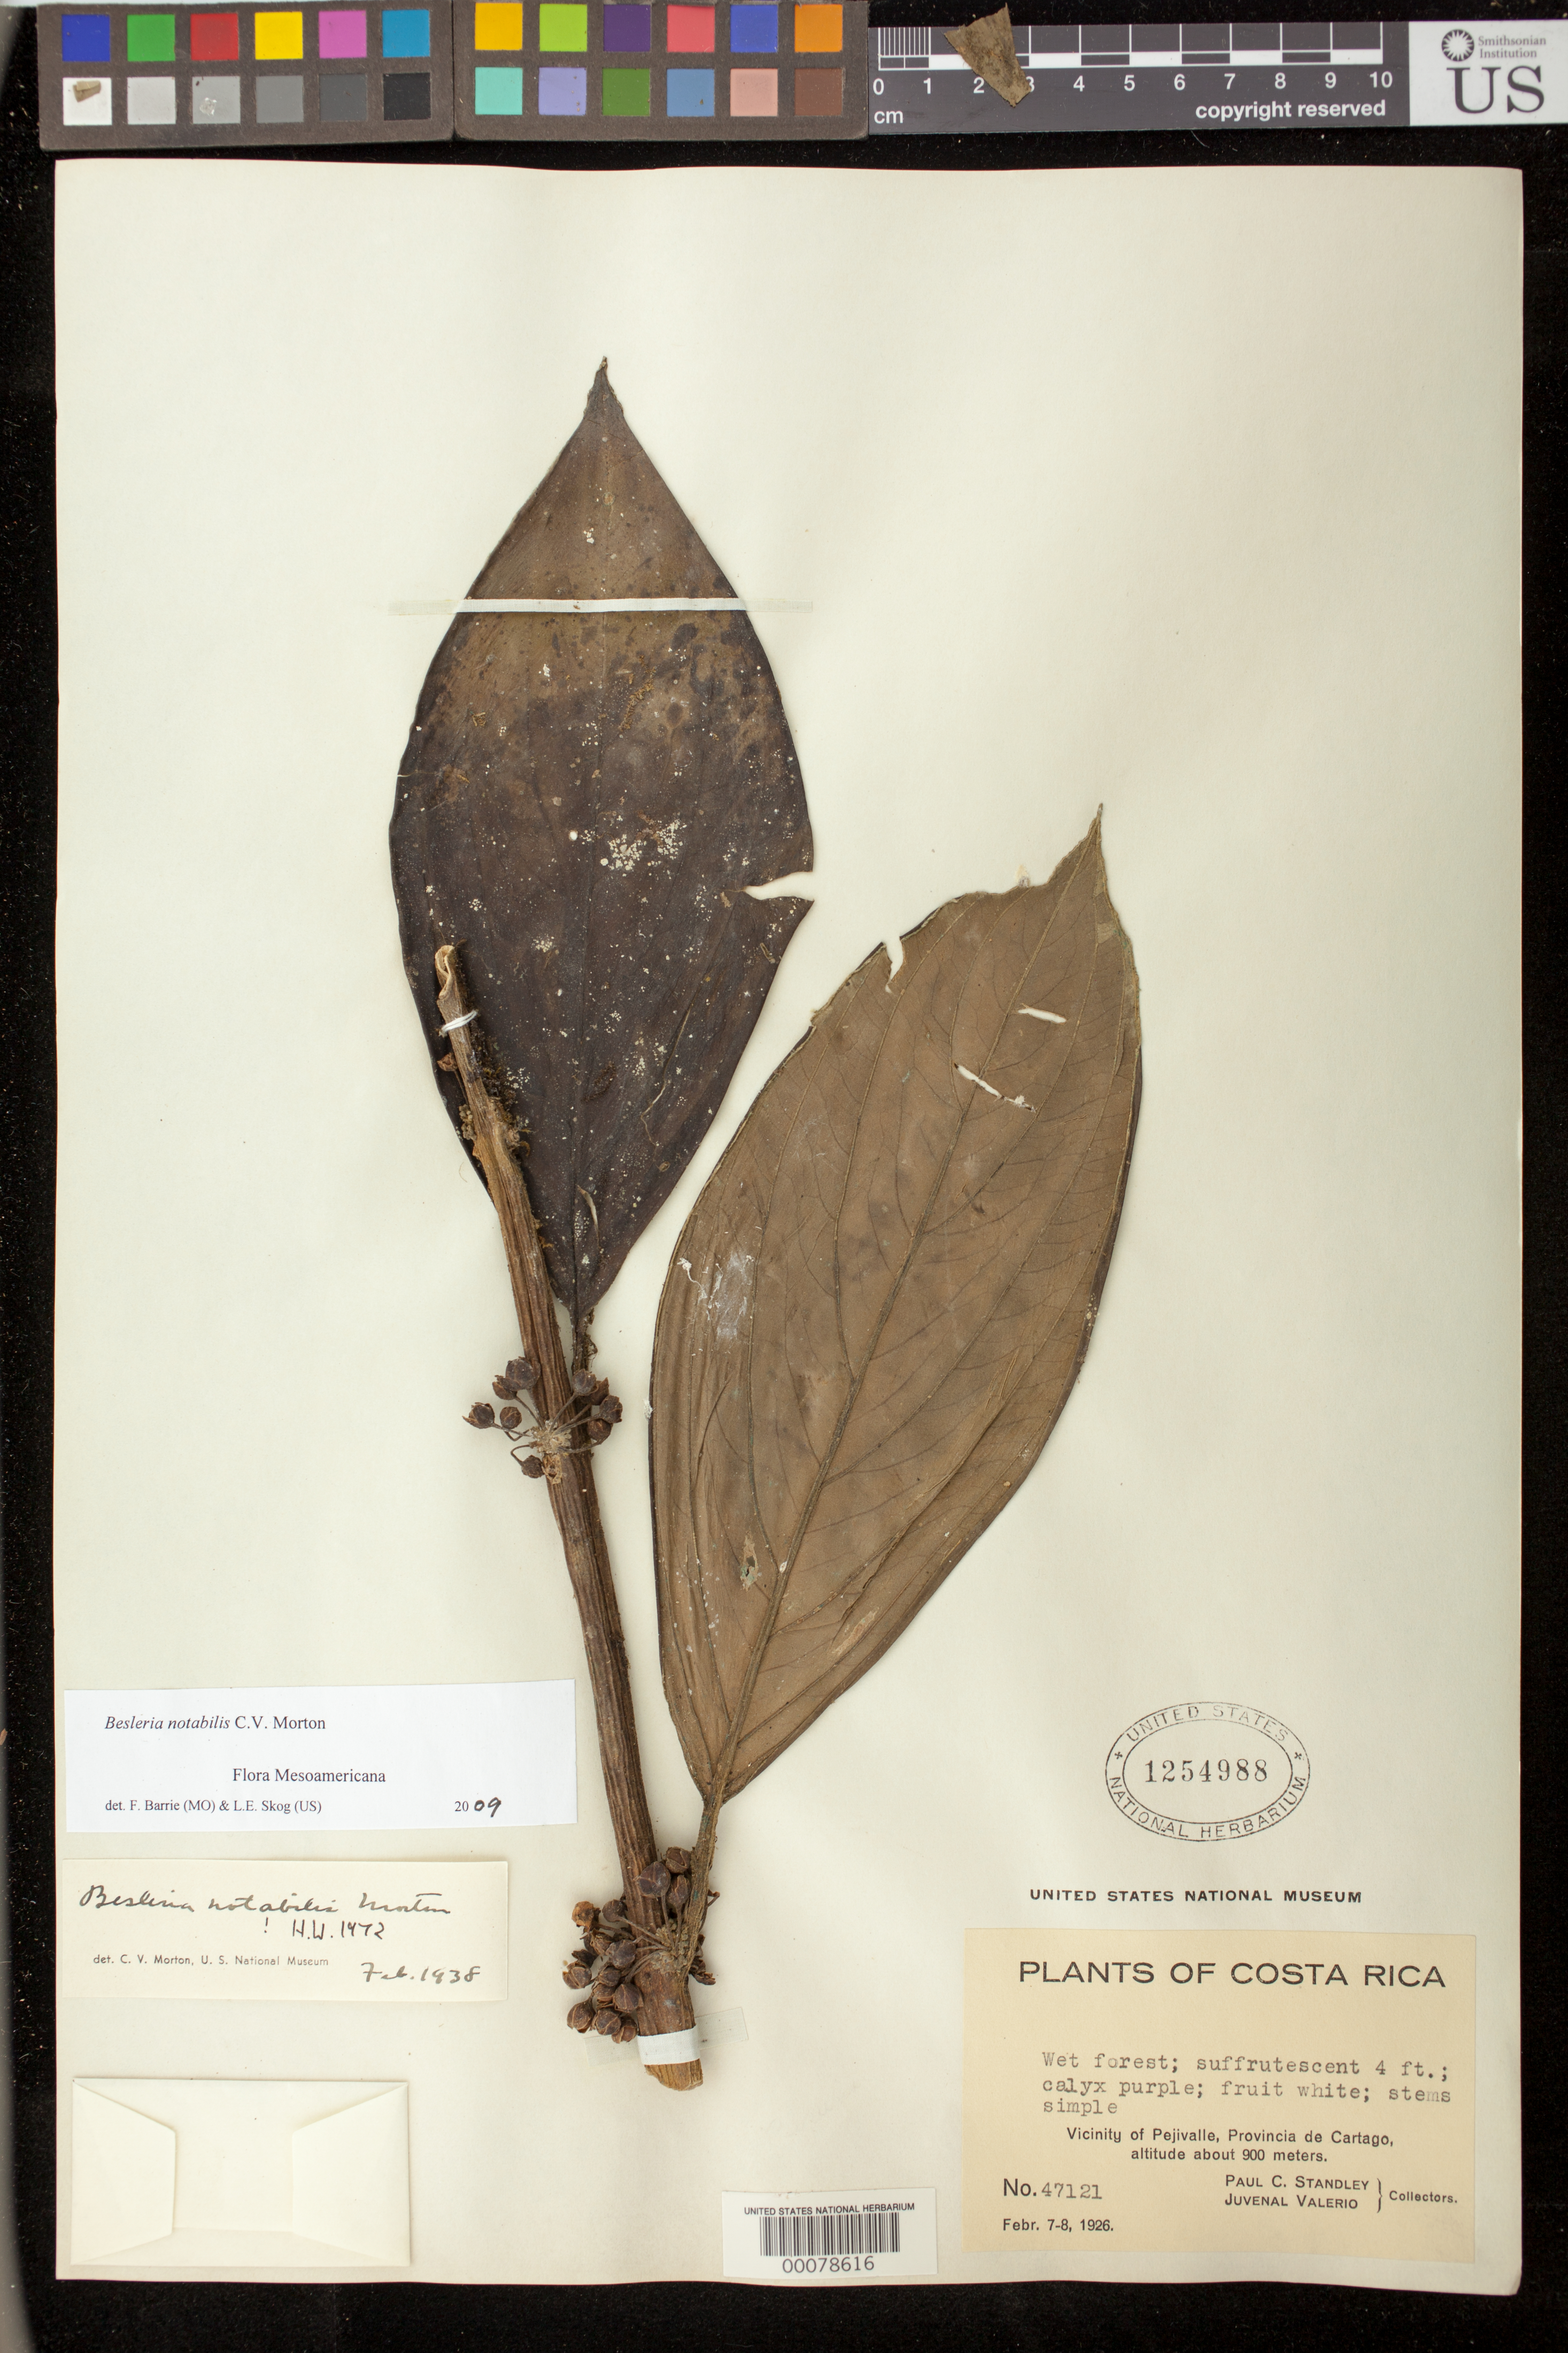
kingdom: Plantae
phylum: Tracheophyta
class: Magnoliopsida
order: Lamiales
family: Gesneriaceae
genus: Besleria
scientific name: Besleria notabilis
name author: C.V. Morton in Standl.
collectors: P. C. Standley & J. Valerio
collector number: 47121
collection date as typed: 7-8 Feb 1926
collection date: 1926-02-07/1926-02-08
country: Costa Rica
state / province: Cartago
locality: Vicinity of Pejivalle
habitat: Wet forest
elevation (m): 900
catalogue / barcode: US 1254988